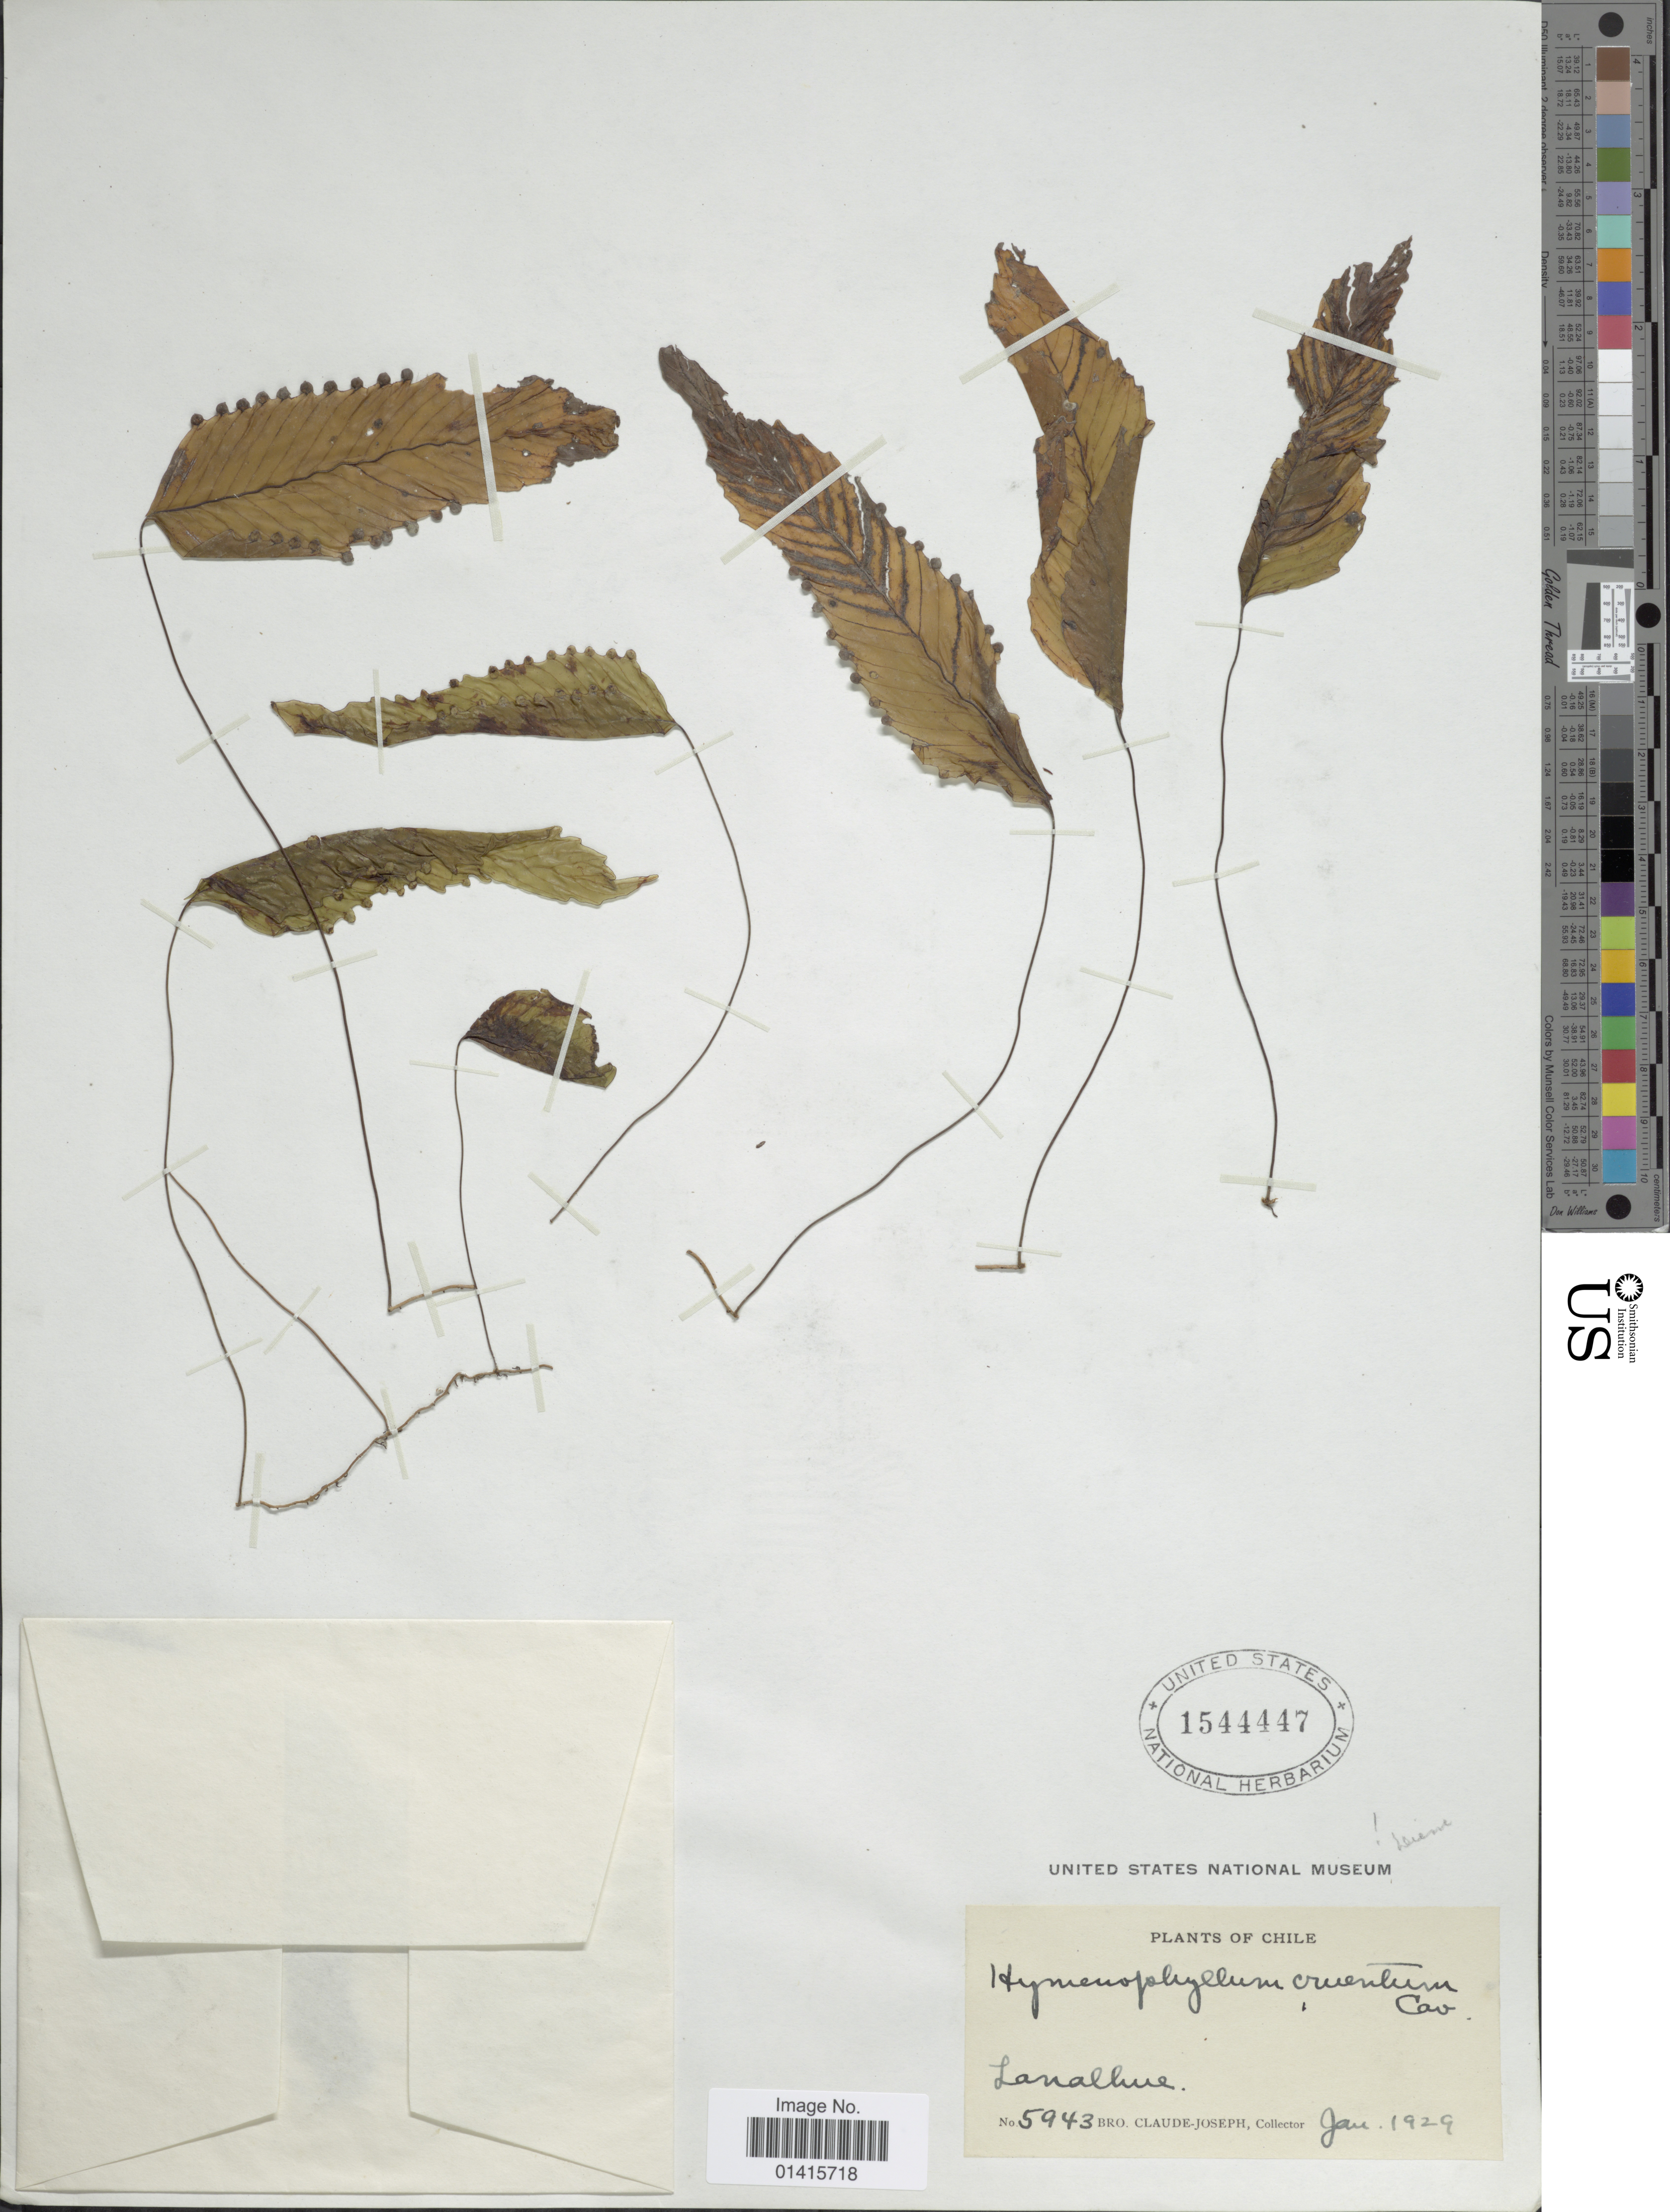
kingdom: Plantae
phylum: Tracheophyta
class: Polypodiopsida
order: Hymenophyllales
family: Hymenophyllaceae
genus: Hymenophyllum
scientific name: Hymenophyllum cruentum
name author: Cav.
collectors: Bro. Claude-Joseph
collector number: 5943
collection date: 1929-01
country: Chile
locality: Lanalhue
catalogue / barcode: US 1544447